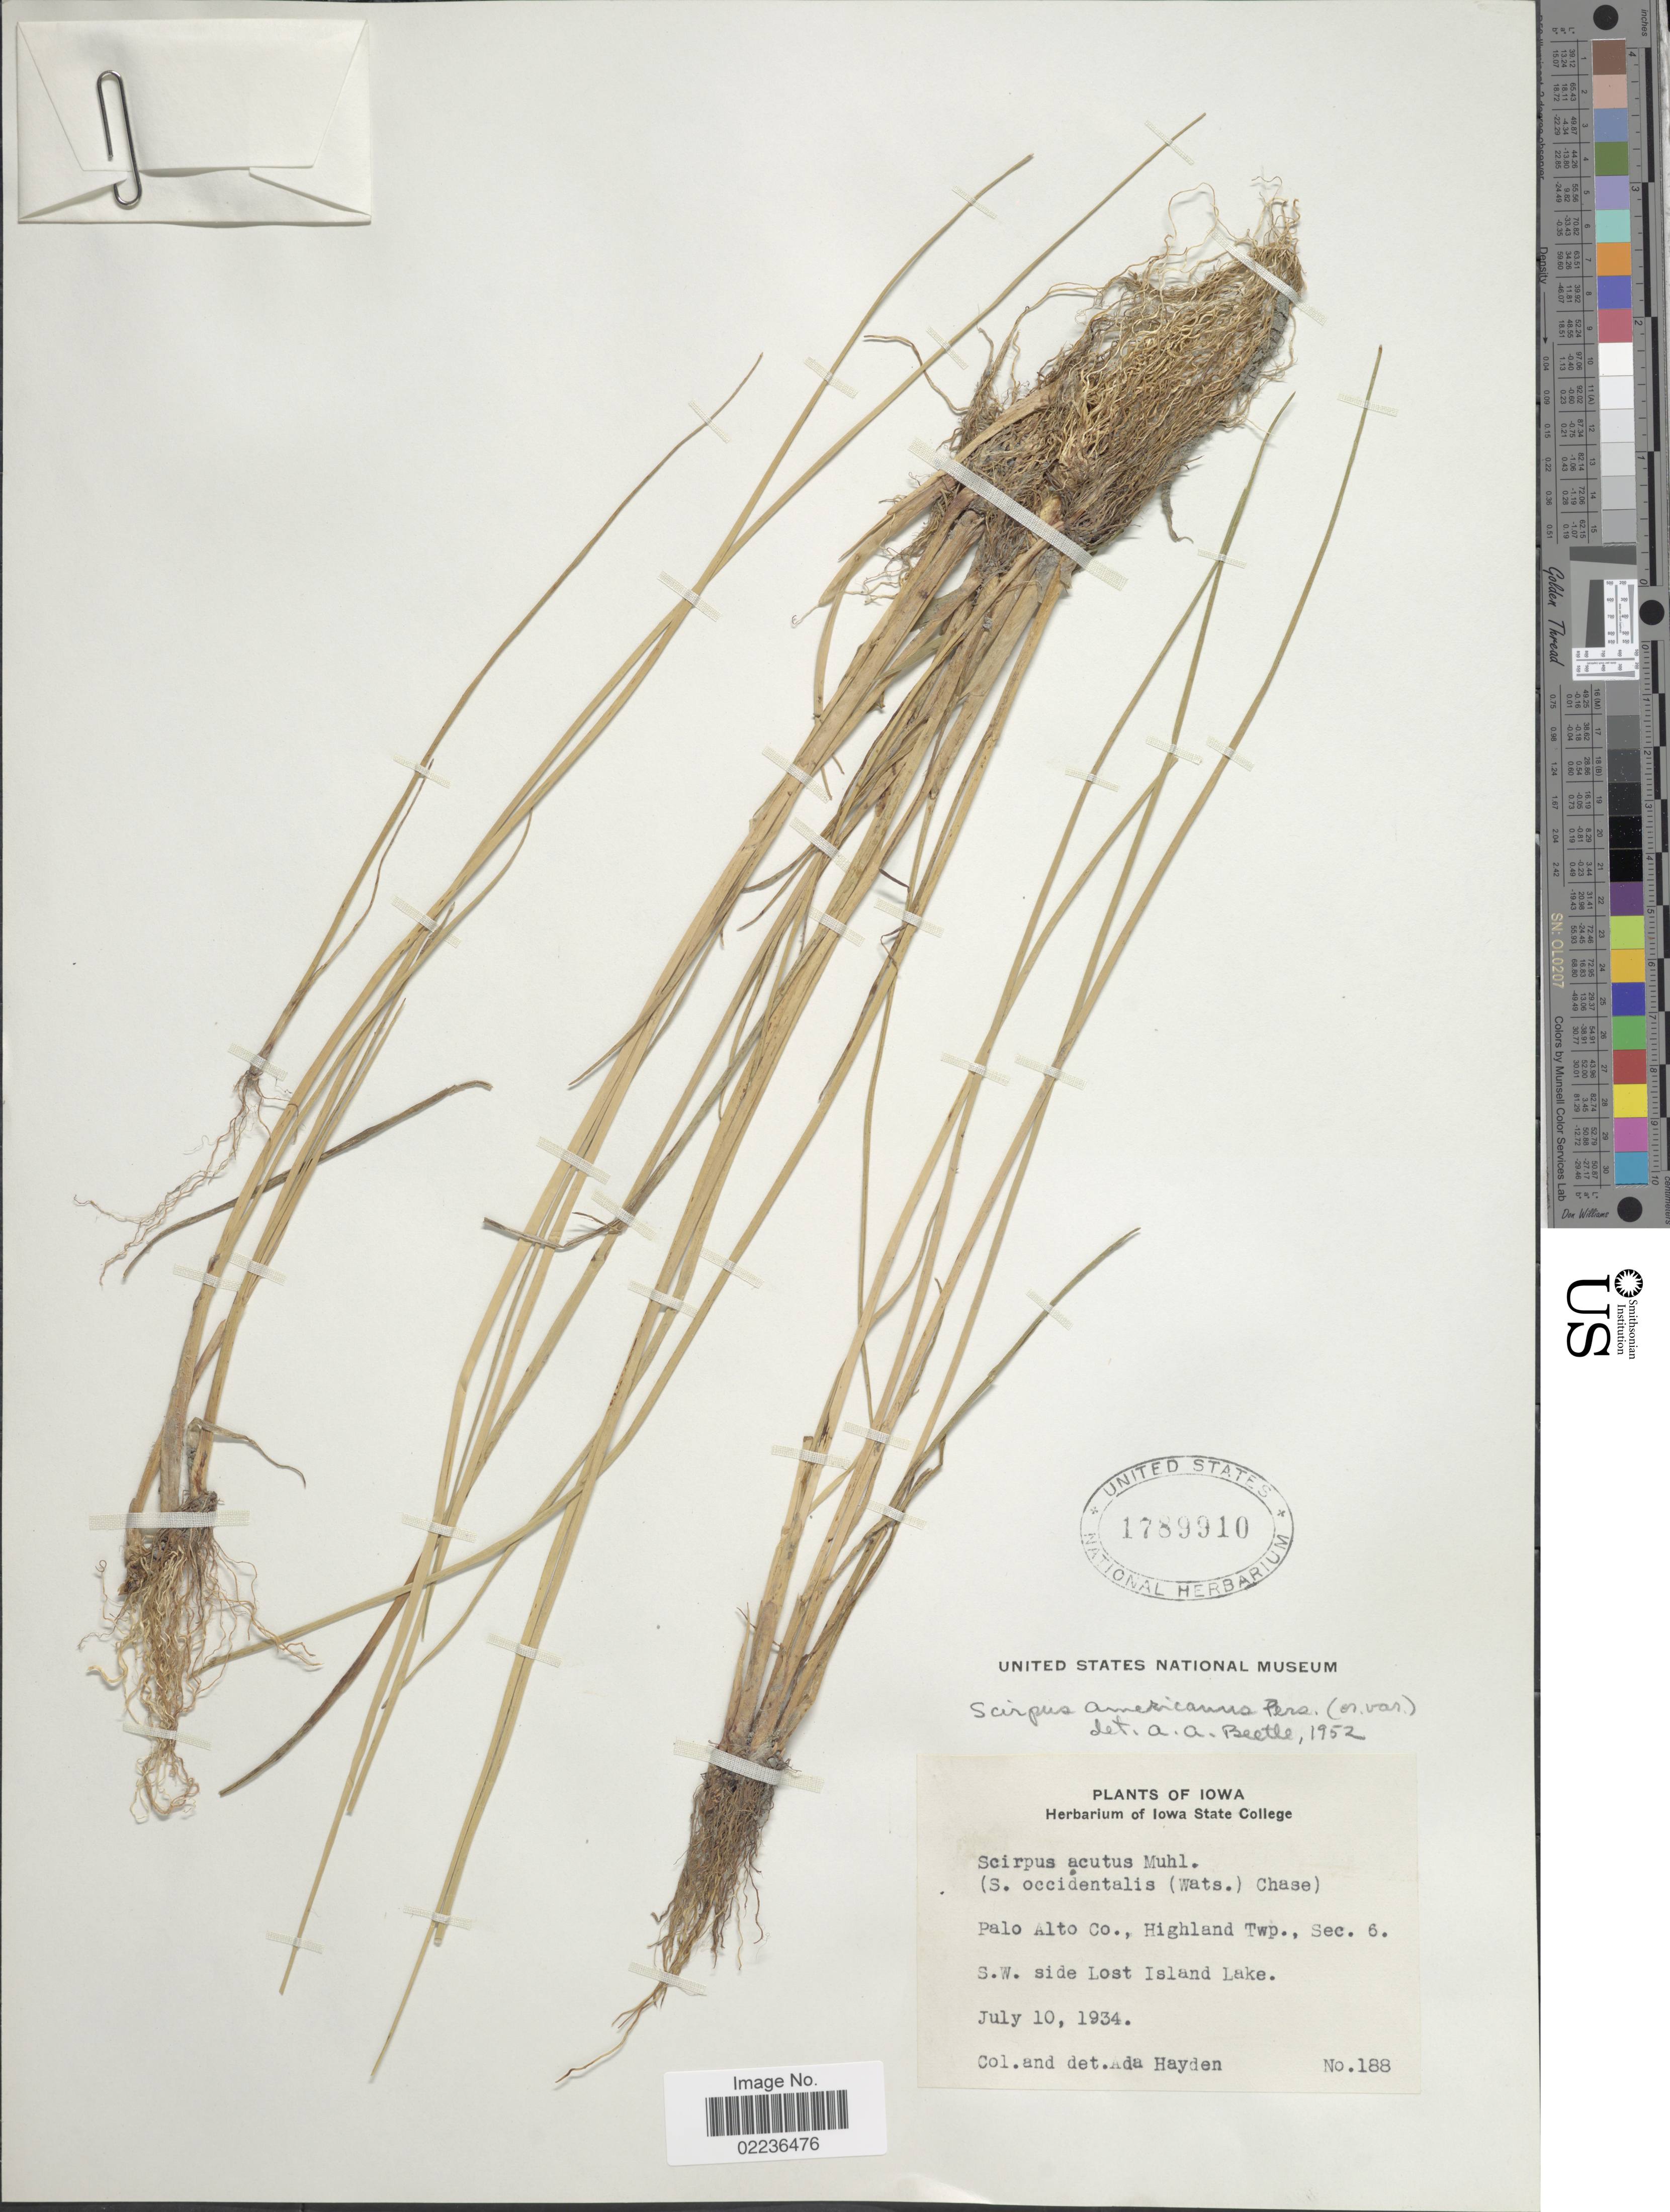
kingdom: Plantae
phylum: Tracheophyta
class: Liliopsida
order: Poales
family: Cyperaceae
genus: Schoenoplectus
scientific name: Schoenoplectus pungens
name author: (Vahl) Palla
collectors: Ada Hayden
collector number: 188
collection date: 1934-07-10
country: United States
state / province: Iowa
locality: Palo Alto Co., Highland Twp., Sec. 6. S.W. side Lost Island Lake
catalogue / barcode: US 1789910